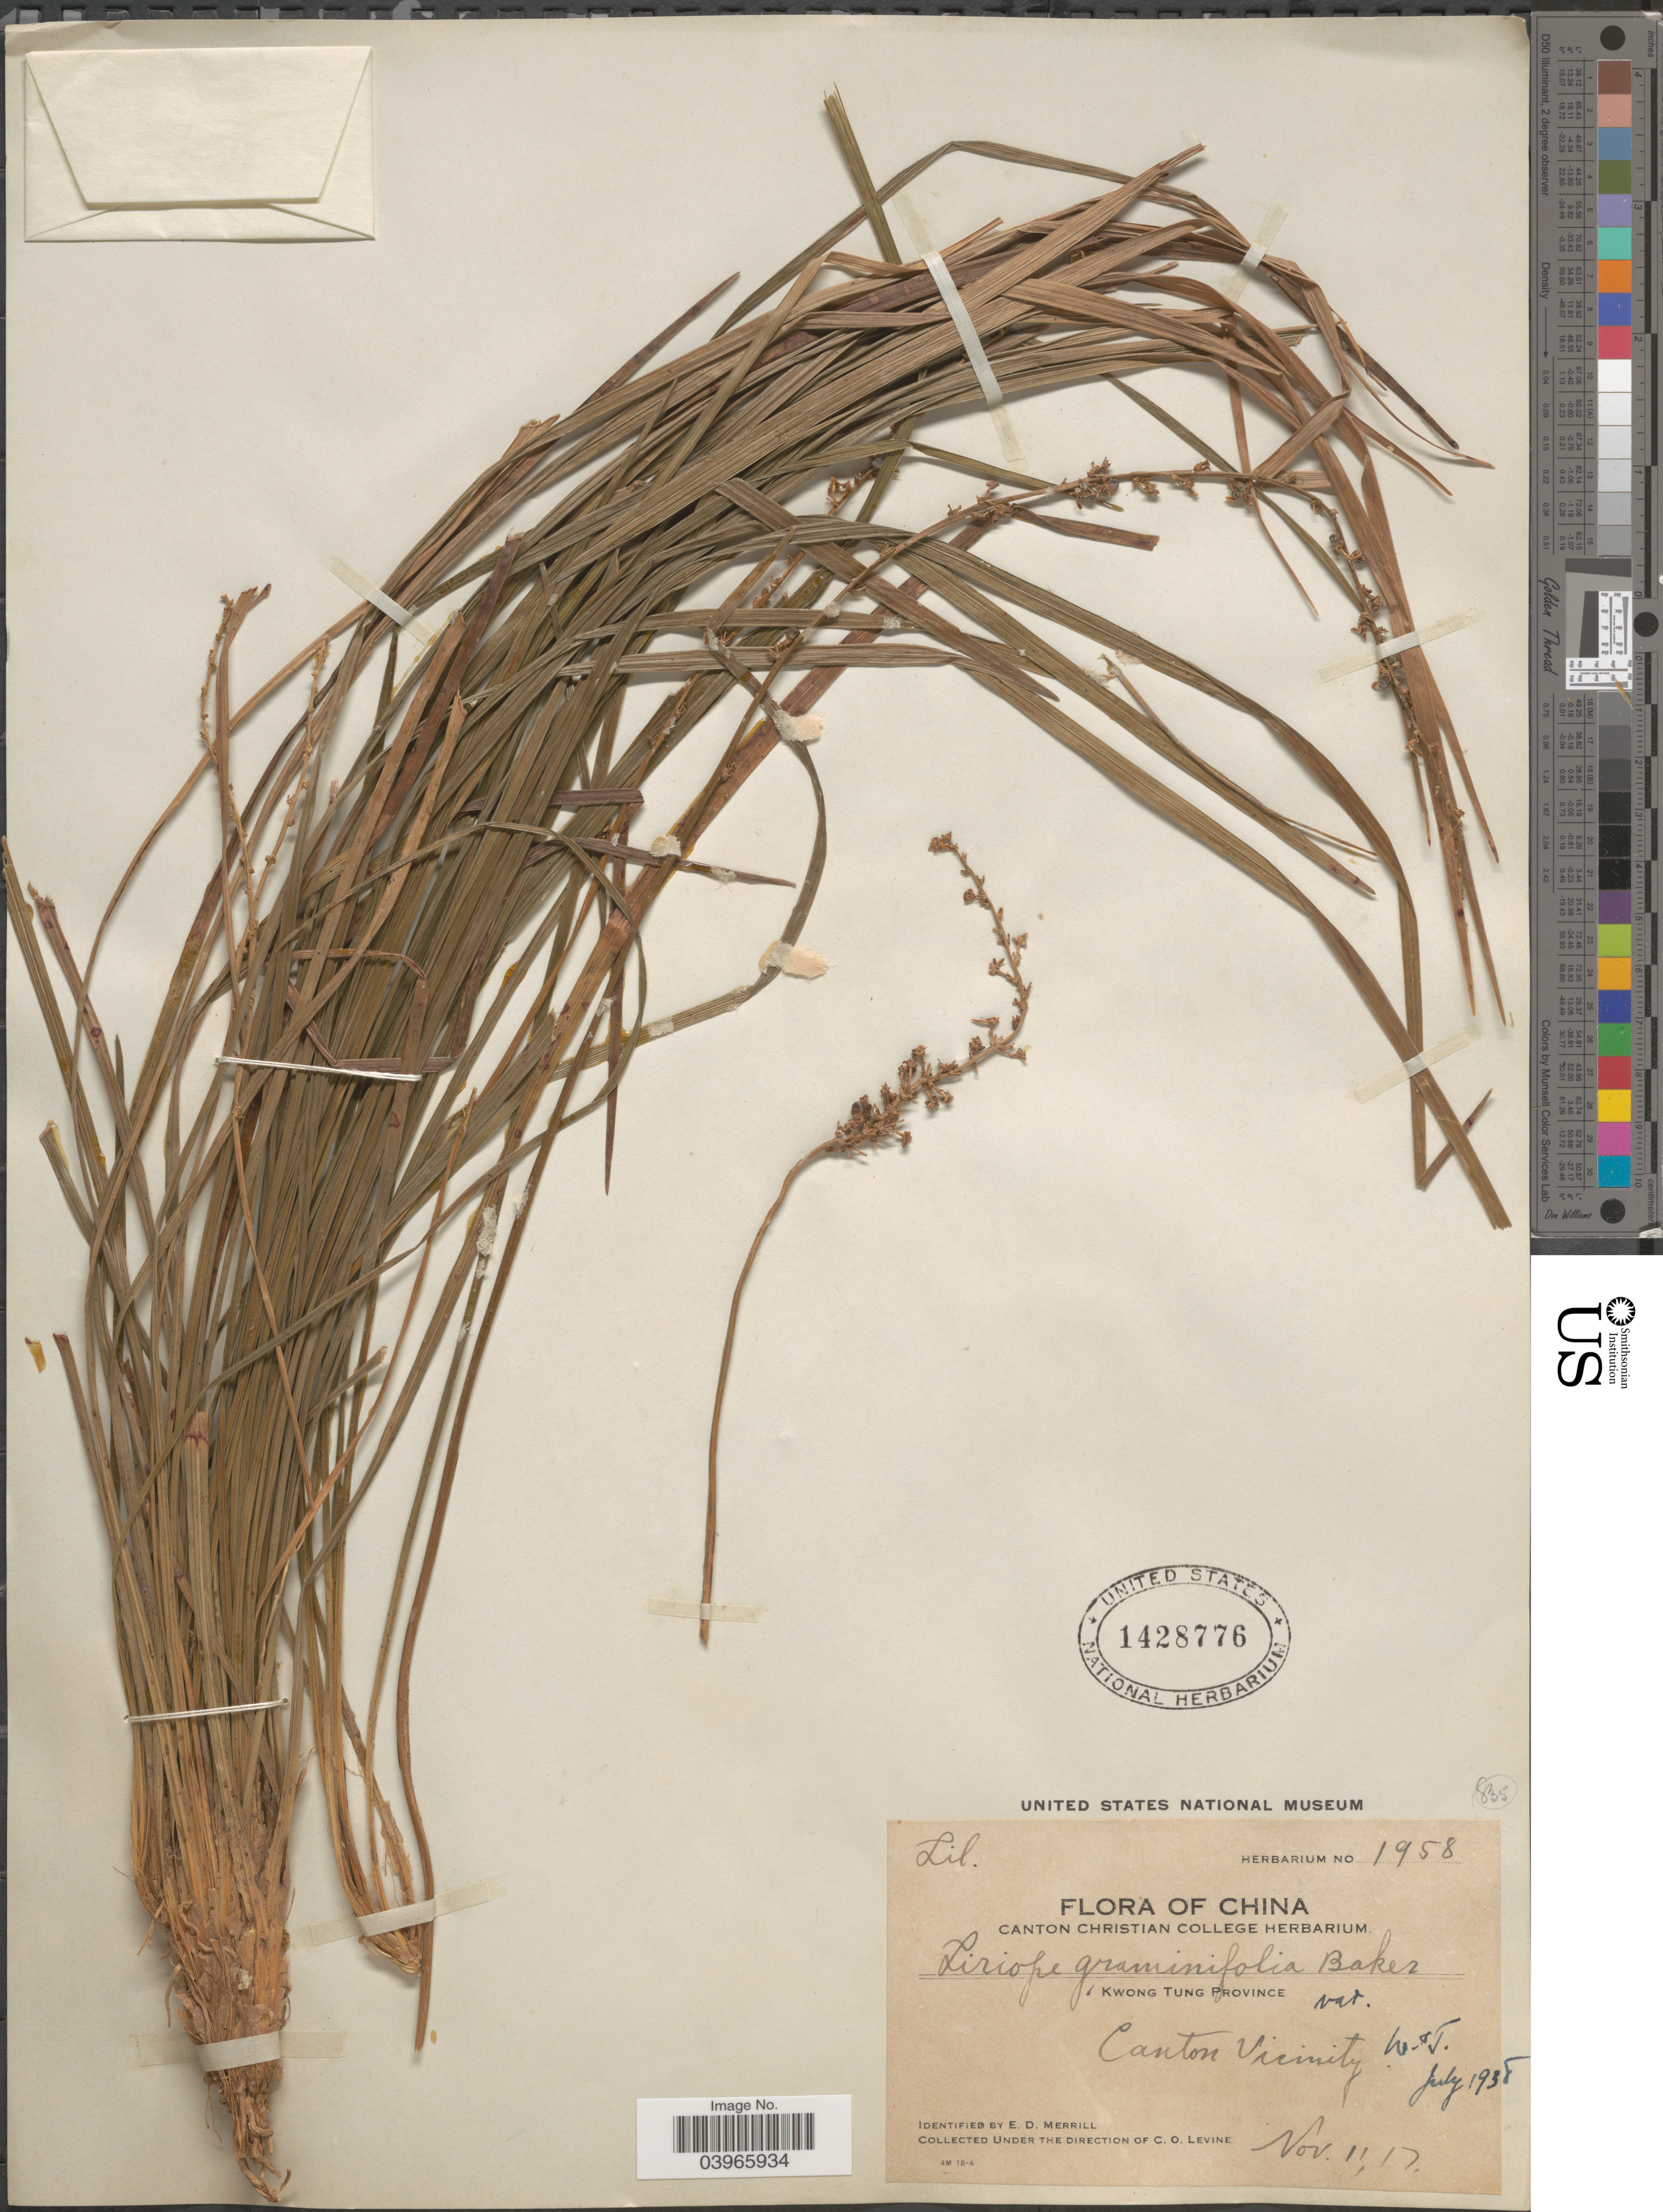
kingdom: Plantae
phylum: Tracheophyta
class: Liliopsida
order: Asparagales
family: Asparagaceae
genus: Liriope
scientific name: Liriope graminifolia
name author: (L.) Baker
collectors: C. O. Levine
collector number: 1958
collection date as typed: Transcribed d/m/y: 11/11/17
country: China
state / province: Guangdong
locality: Kwong Tung Province. Canton Vicinity.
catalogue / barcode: US 1428776